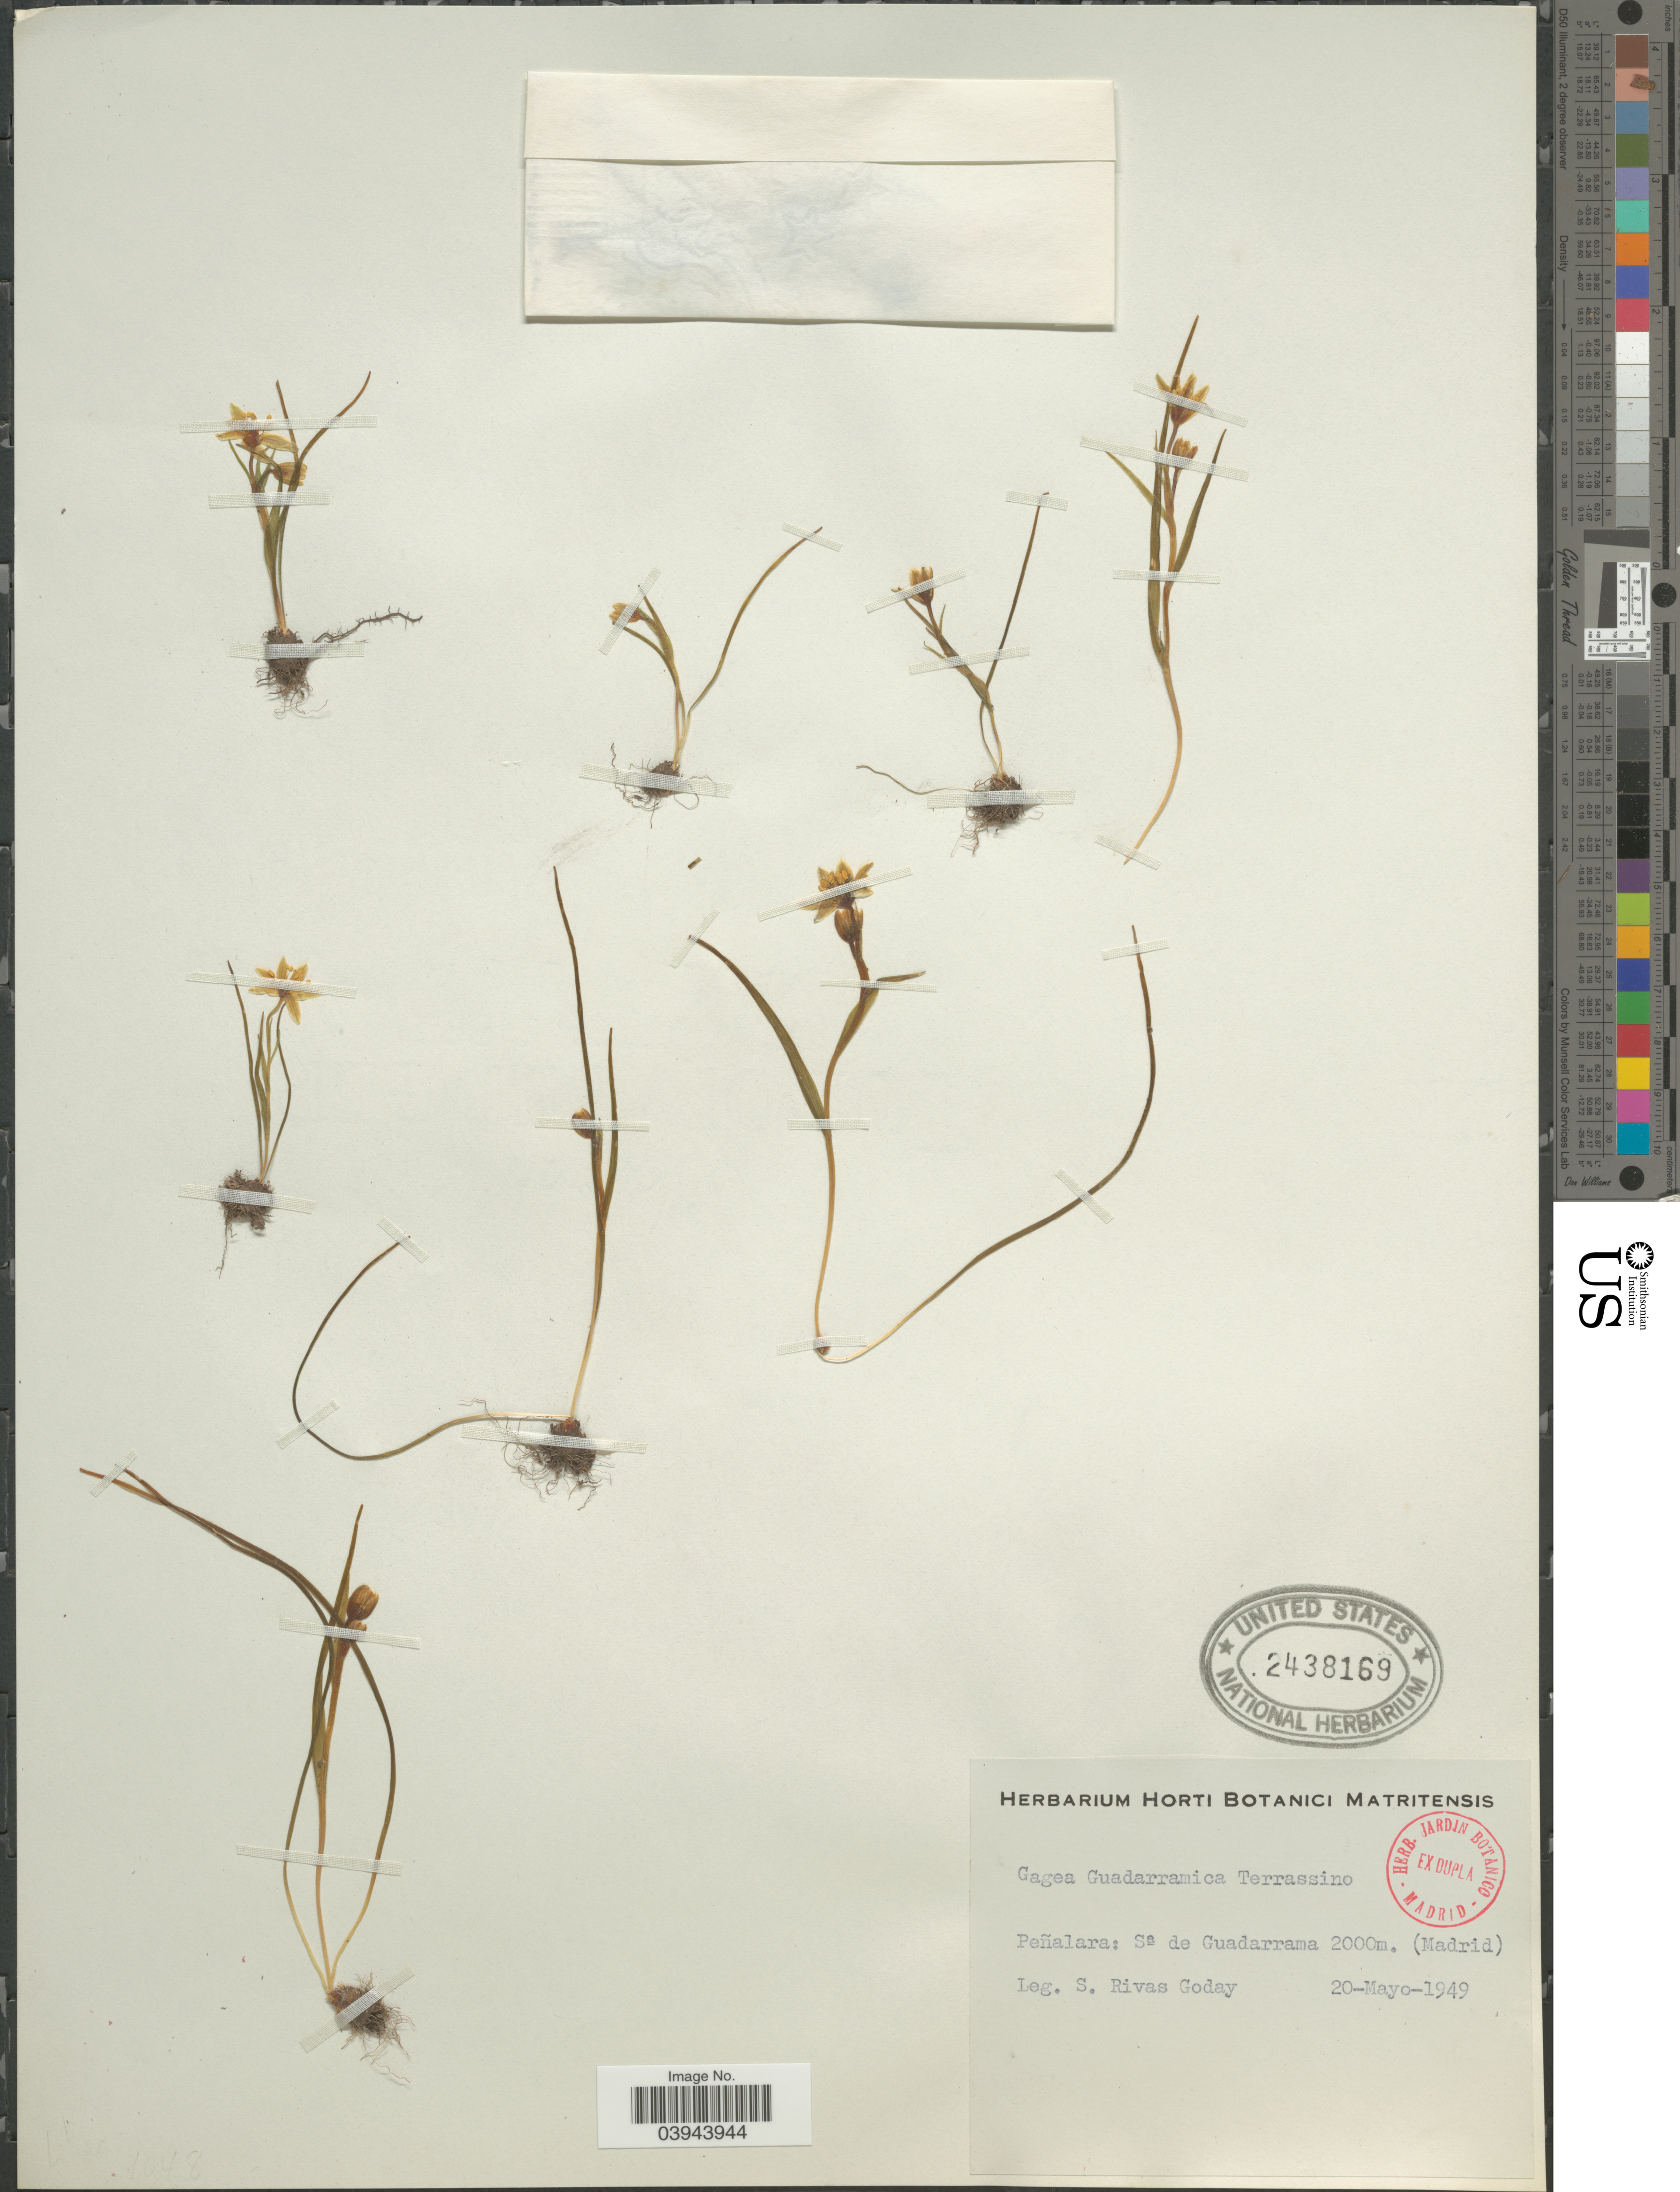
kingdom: Plantae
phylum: Tracheophyta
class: Liliopsida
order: Liliales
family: Liliaceae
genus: Gagea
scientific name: Gagea guadarramica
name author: (A. Terracc.) Stroh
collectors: S. Goday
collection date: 1949-05-20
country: Spain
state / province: Madrid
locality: Peñalara: Sa de Guadarrama.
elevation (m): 2000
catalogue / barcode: US 2438169